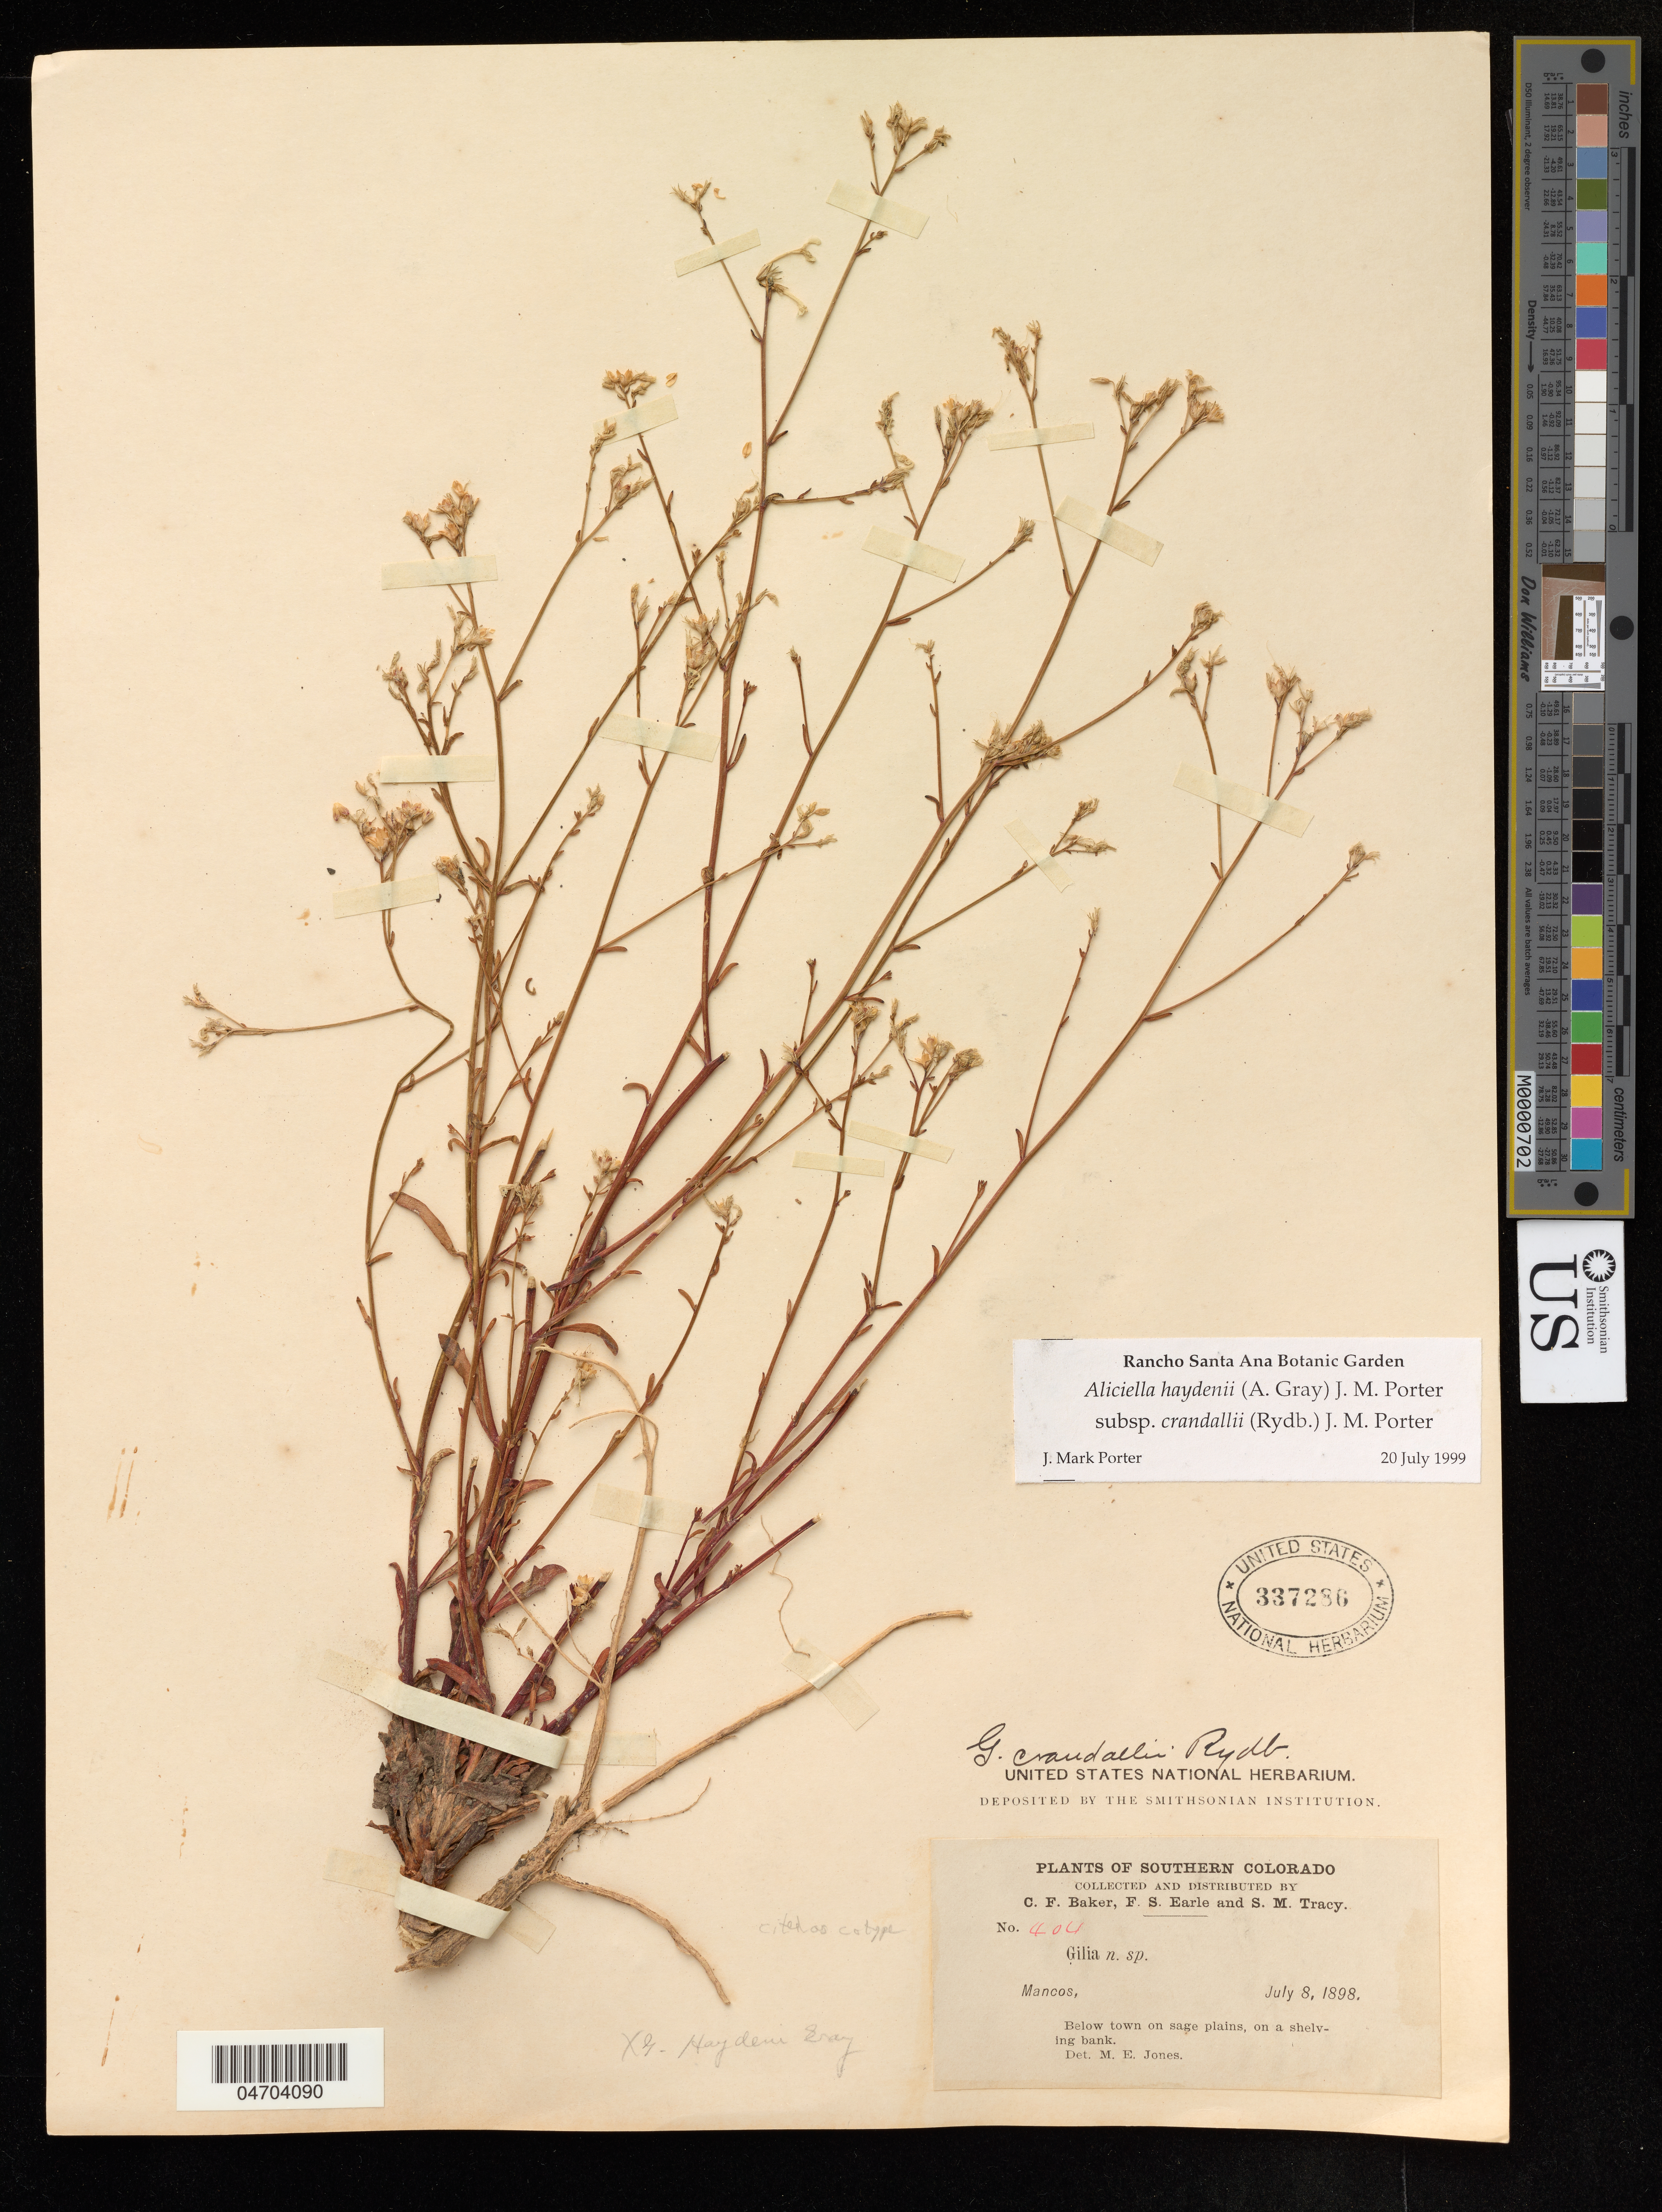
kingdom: Plantae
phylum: Tracheophyta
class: Magnoliopsida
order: Ericales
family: Polemoniaceae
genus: Aliciella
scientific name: Aliciella haydenii subsp. crandallii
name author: (Rydb.) J.M. Porter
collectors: C. Baker & F. S. Earle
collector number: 404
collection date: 1898-07-08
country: United States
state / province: Colorado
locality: Southern Colorado, Mancos.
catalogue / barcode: US 337286